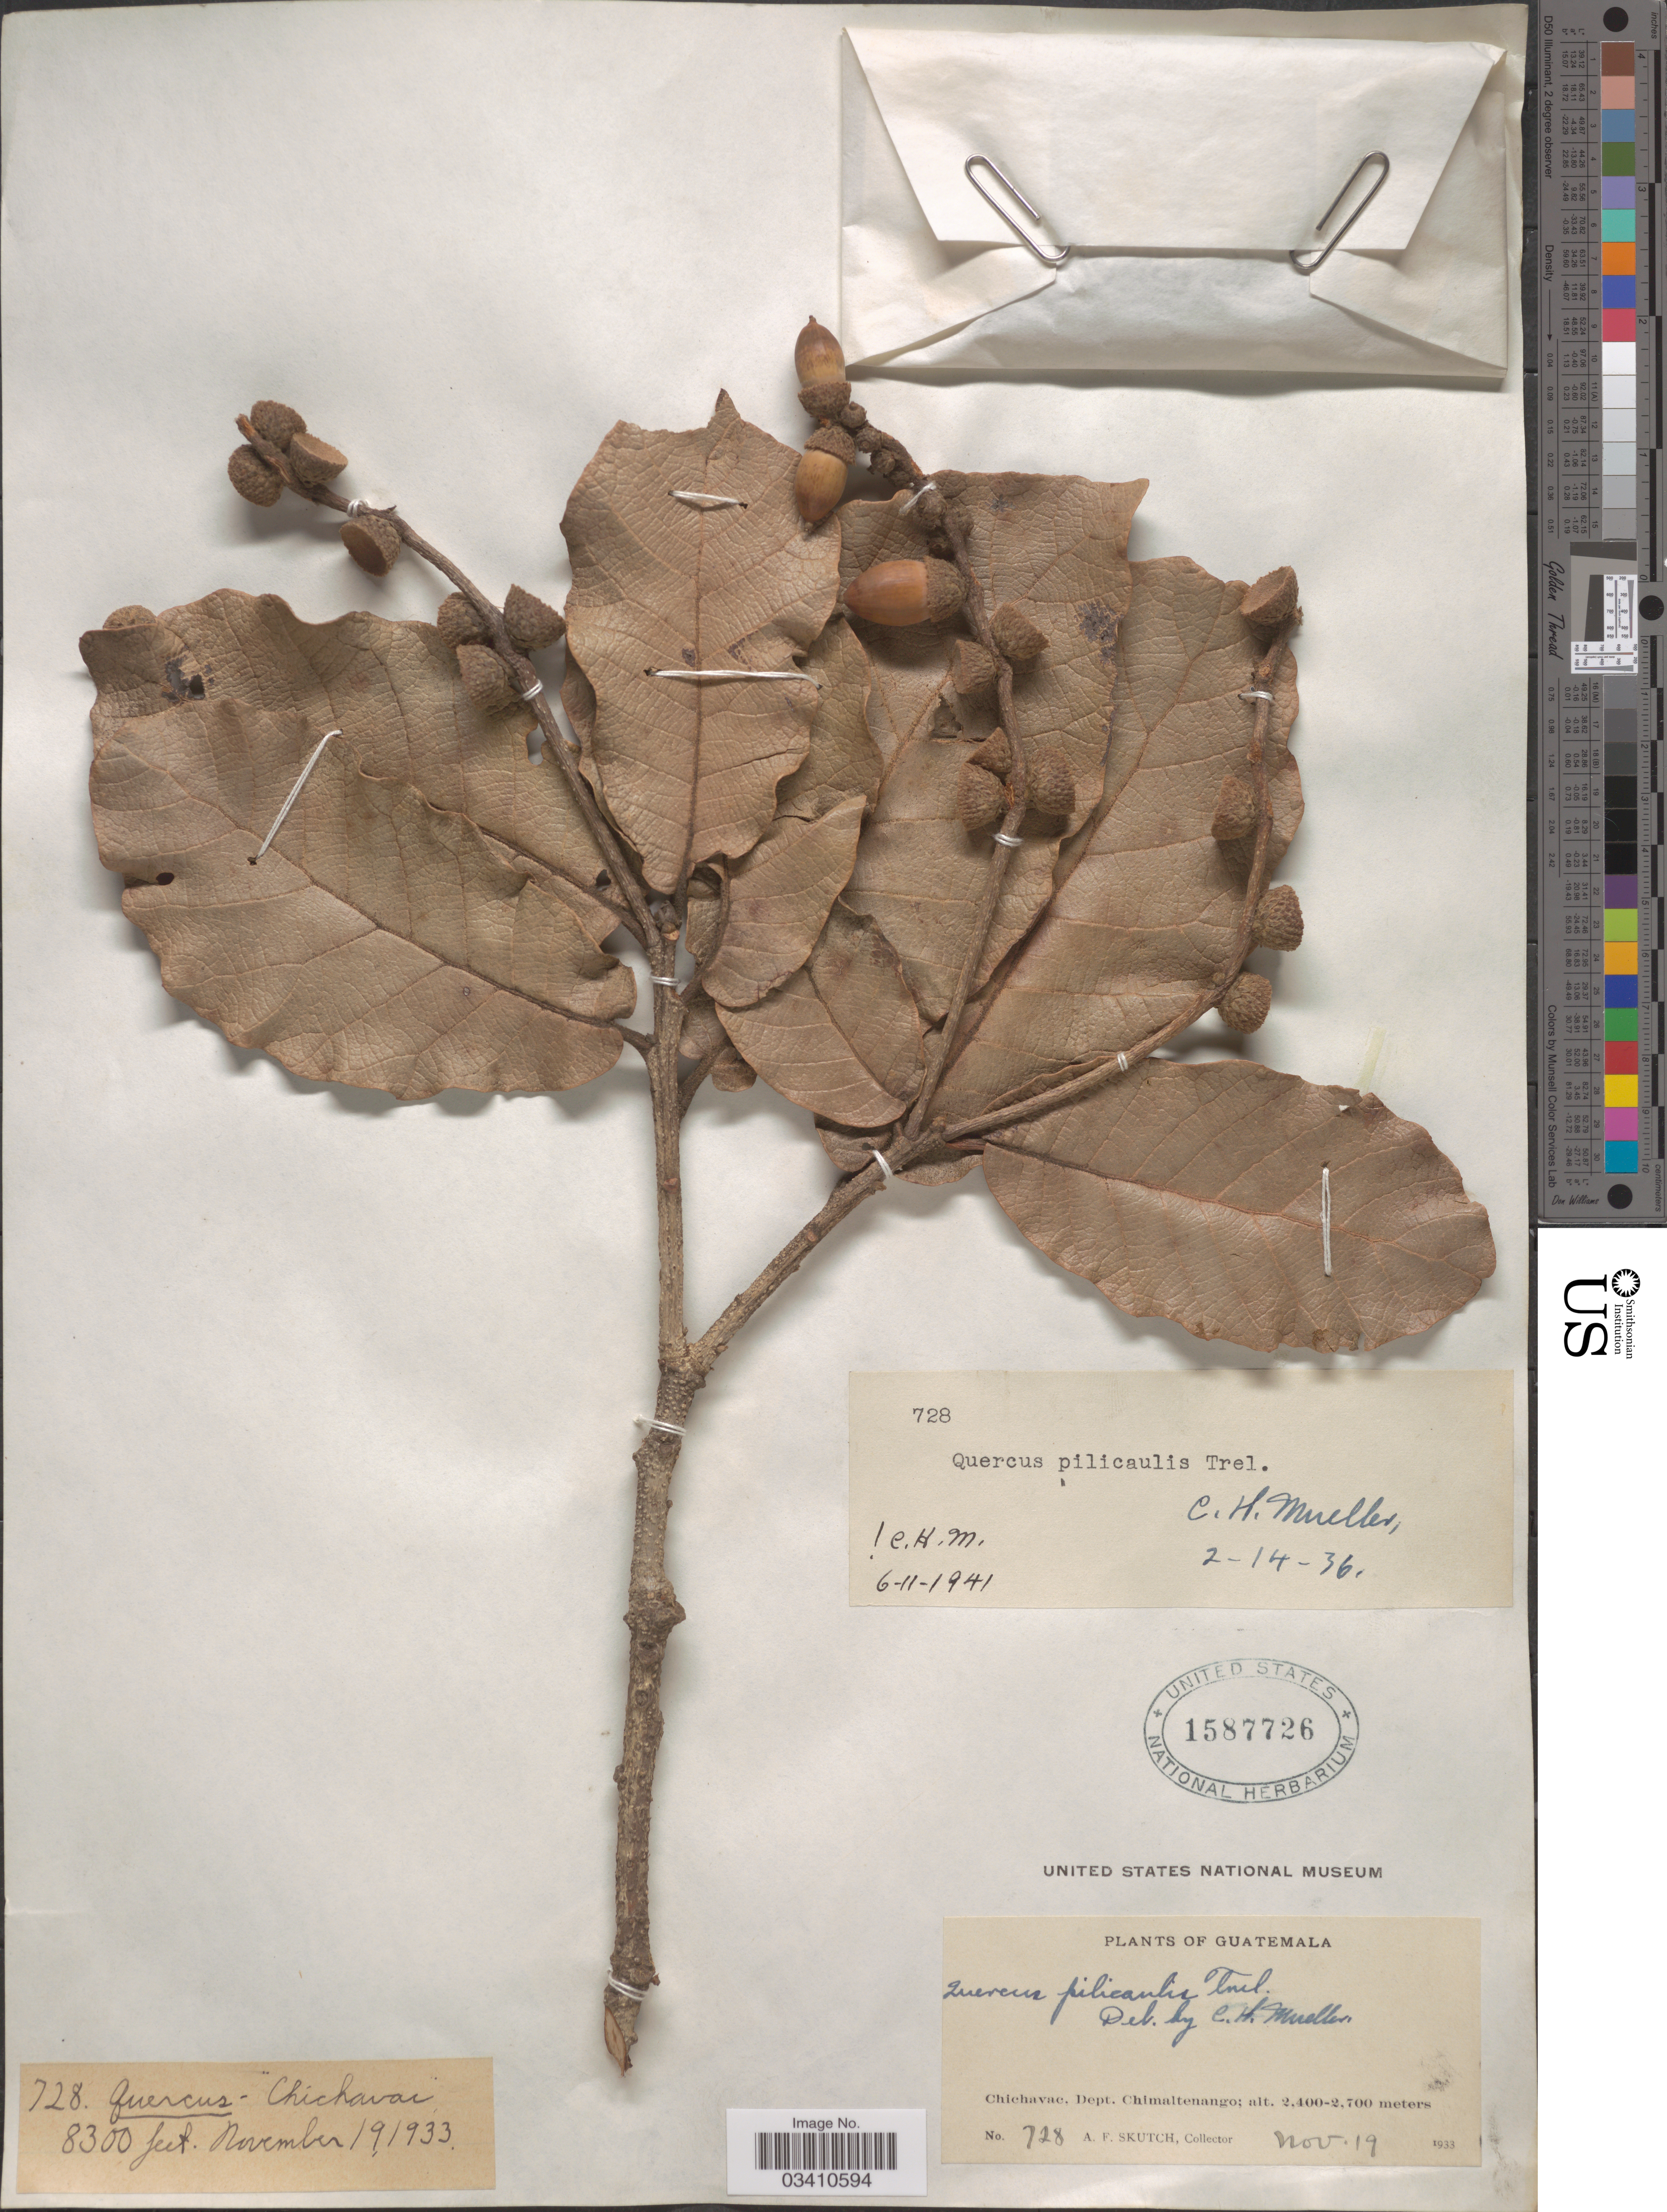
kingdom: Plantae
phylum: Tracheophyta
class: Magnoliopsida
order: Fagales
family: Fagaceae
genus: Quercus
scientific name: Quercus pilicaulis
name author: Trel.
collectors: A. F. Skutch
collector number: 728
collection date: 1933-11-19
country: Guatemala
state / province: Chimaltenango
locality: Chichavac, Dept. Chimaltenango.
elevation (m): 2530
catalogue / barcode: US 1587726